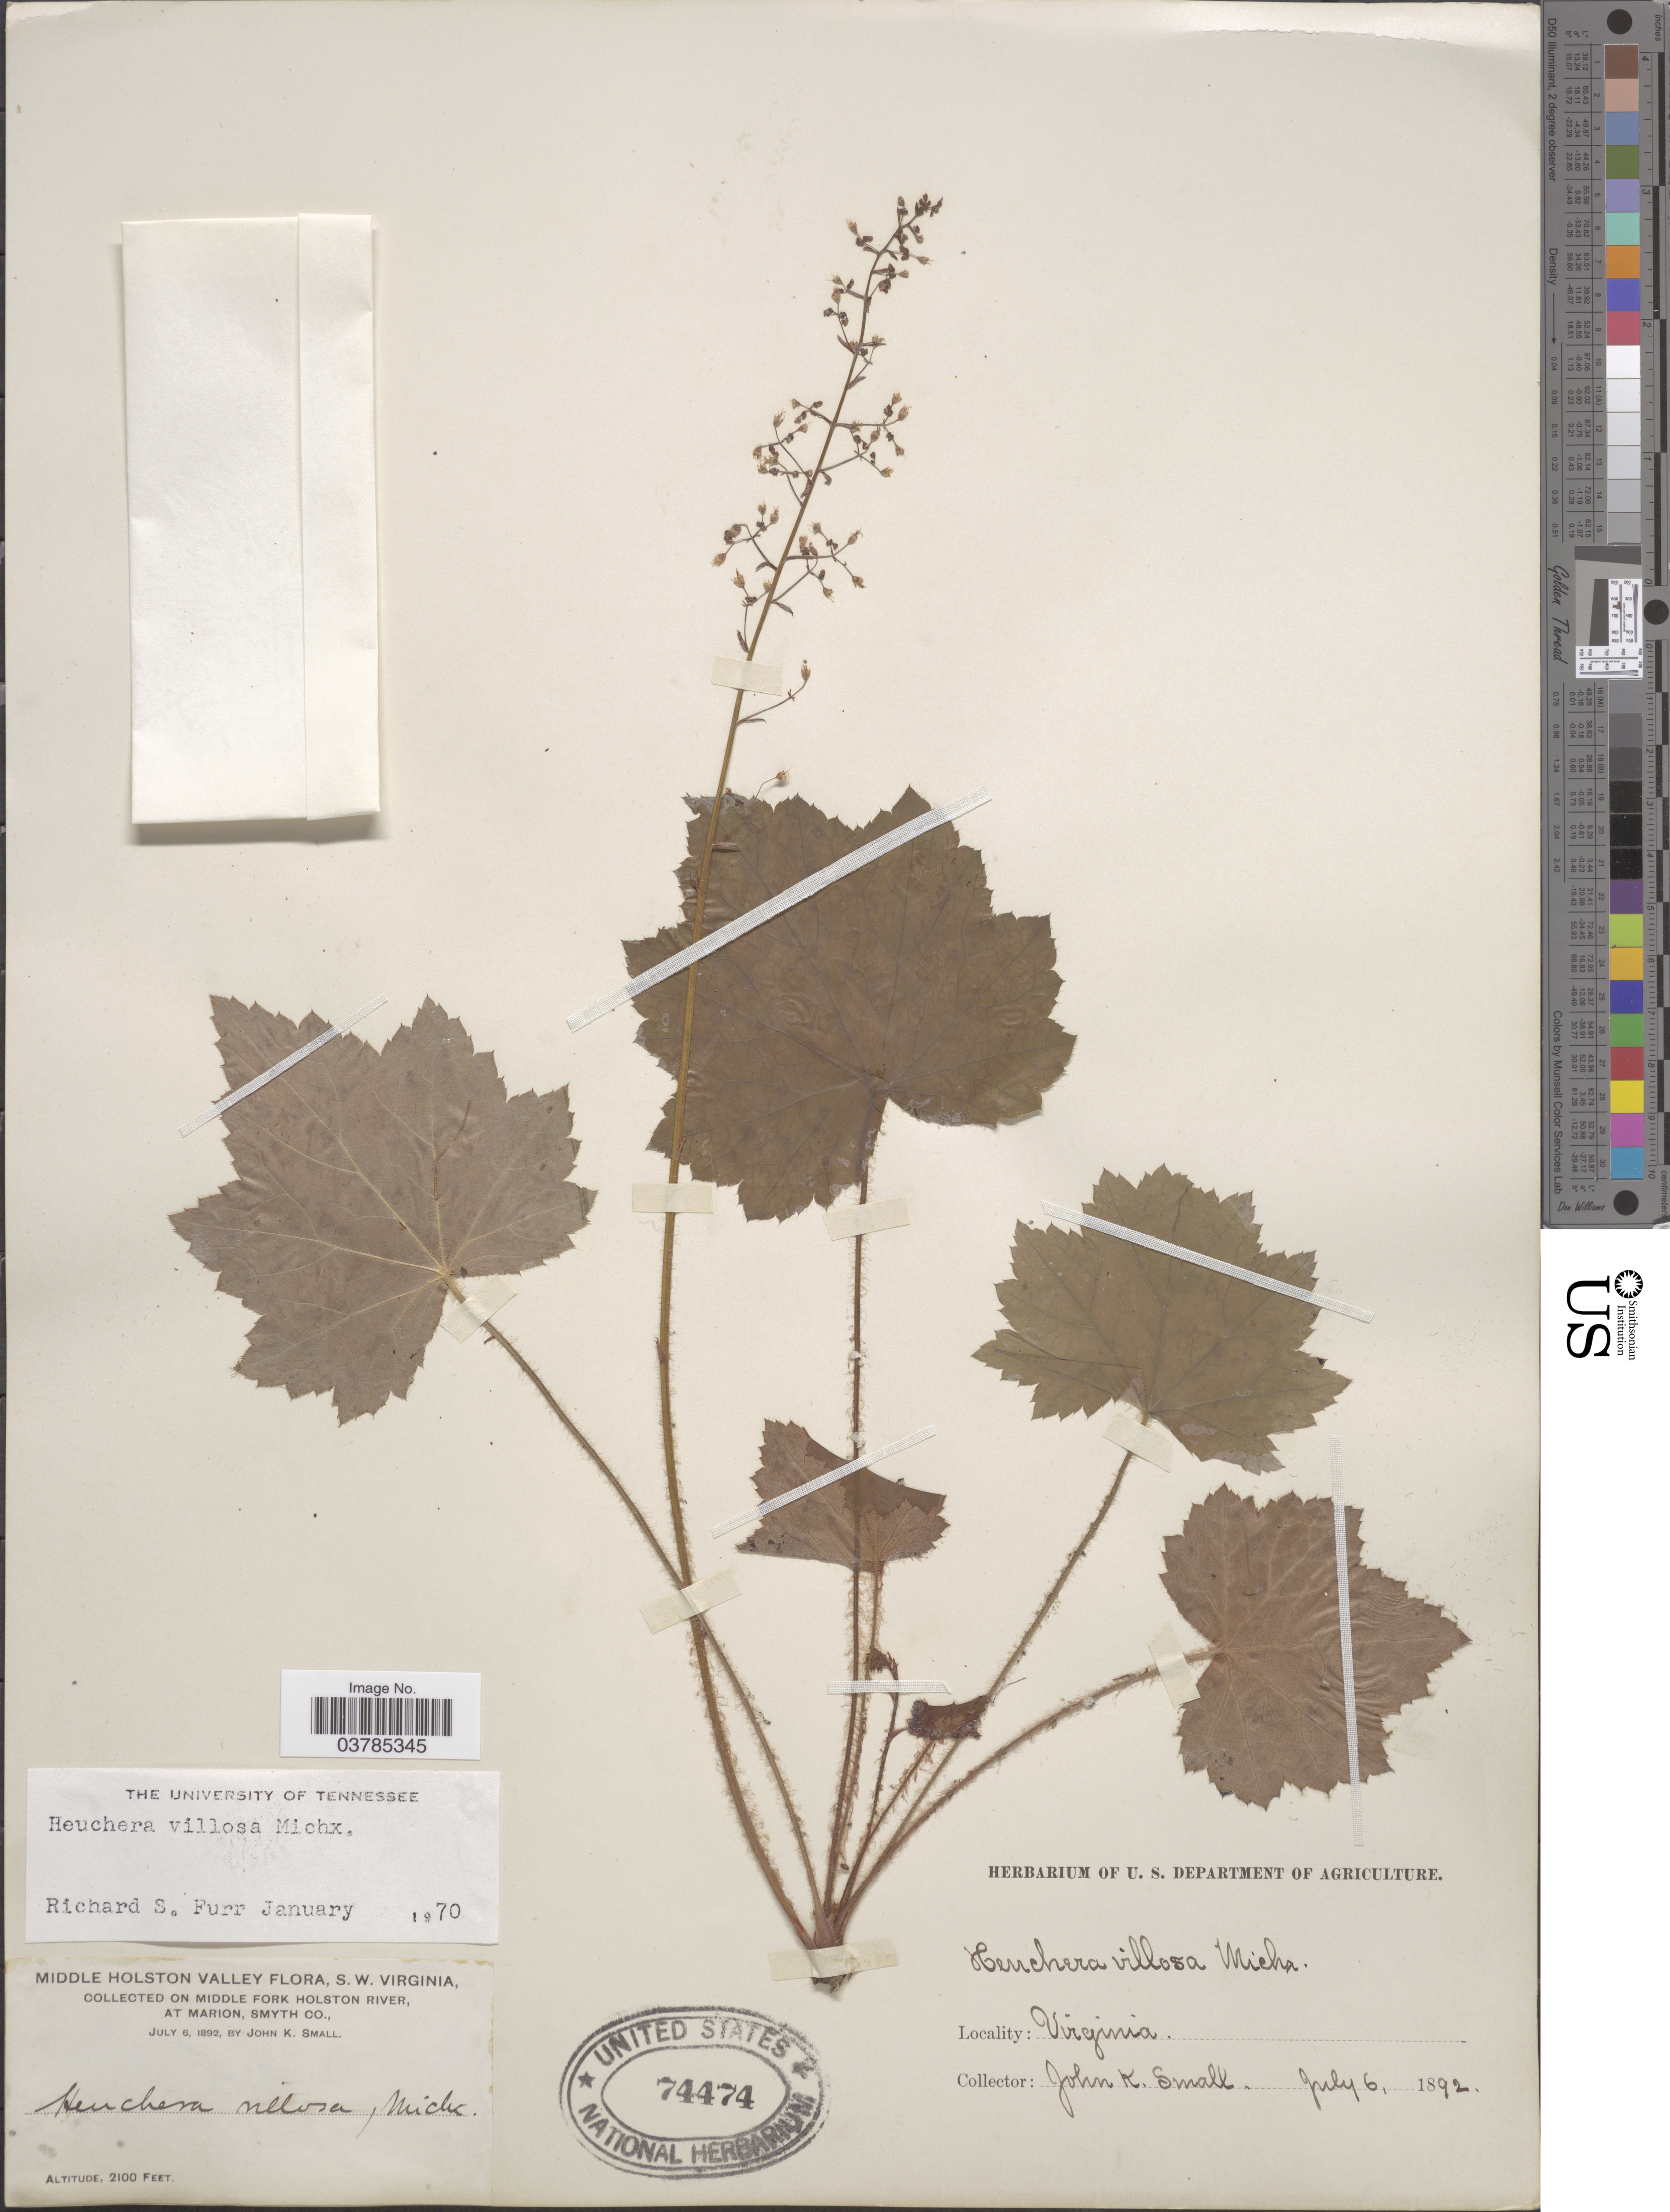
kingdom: Plantae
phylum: Tracheophyta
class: Magnoliopsida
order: Saxifragales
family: Saxifragaceae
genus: Heuchera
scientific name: Heuchera villosa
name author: Michx.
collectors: J. K. Small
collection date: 1892-07-06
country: United States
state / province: Virginia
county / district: Smyth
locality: Middle Holston Valley, S.W. Virginia. On Middle Fork Holston River, at Marion, Smyth Co.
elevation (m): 640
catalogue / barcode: US 74474